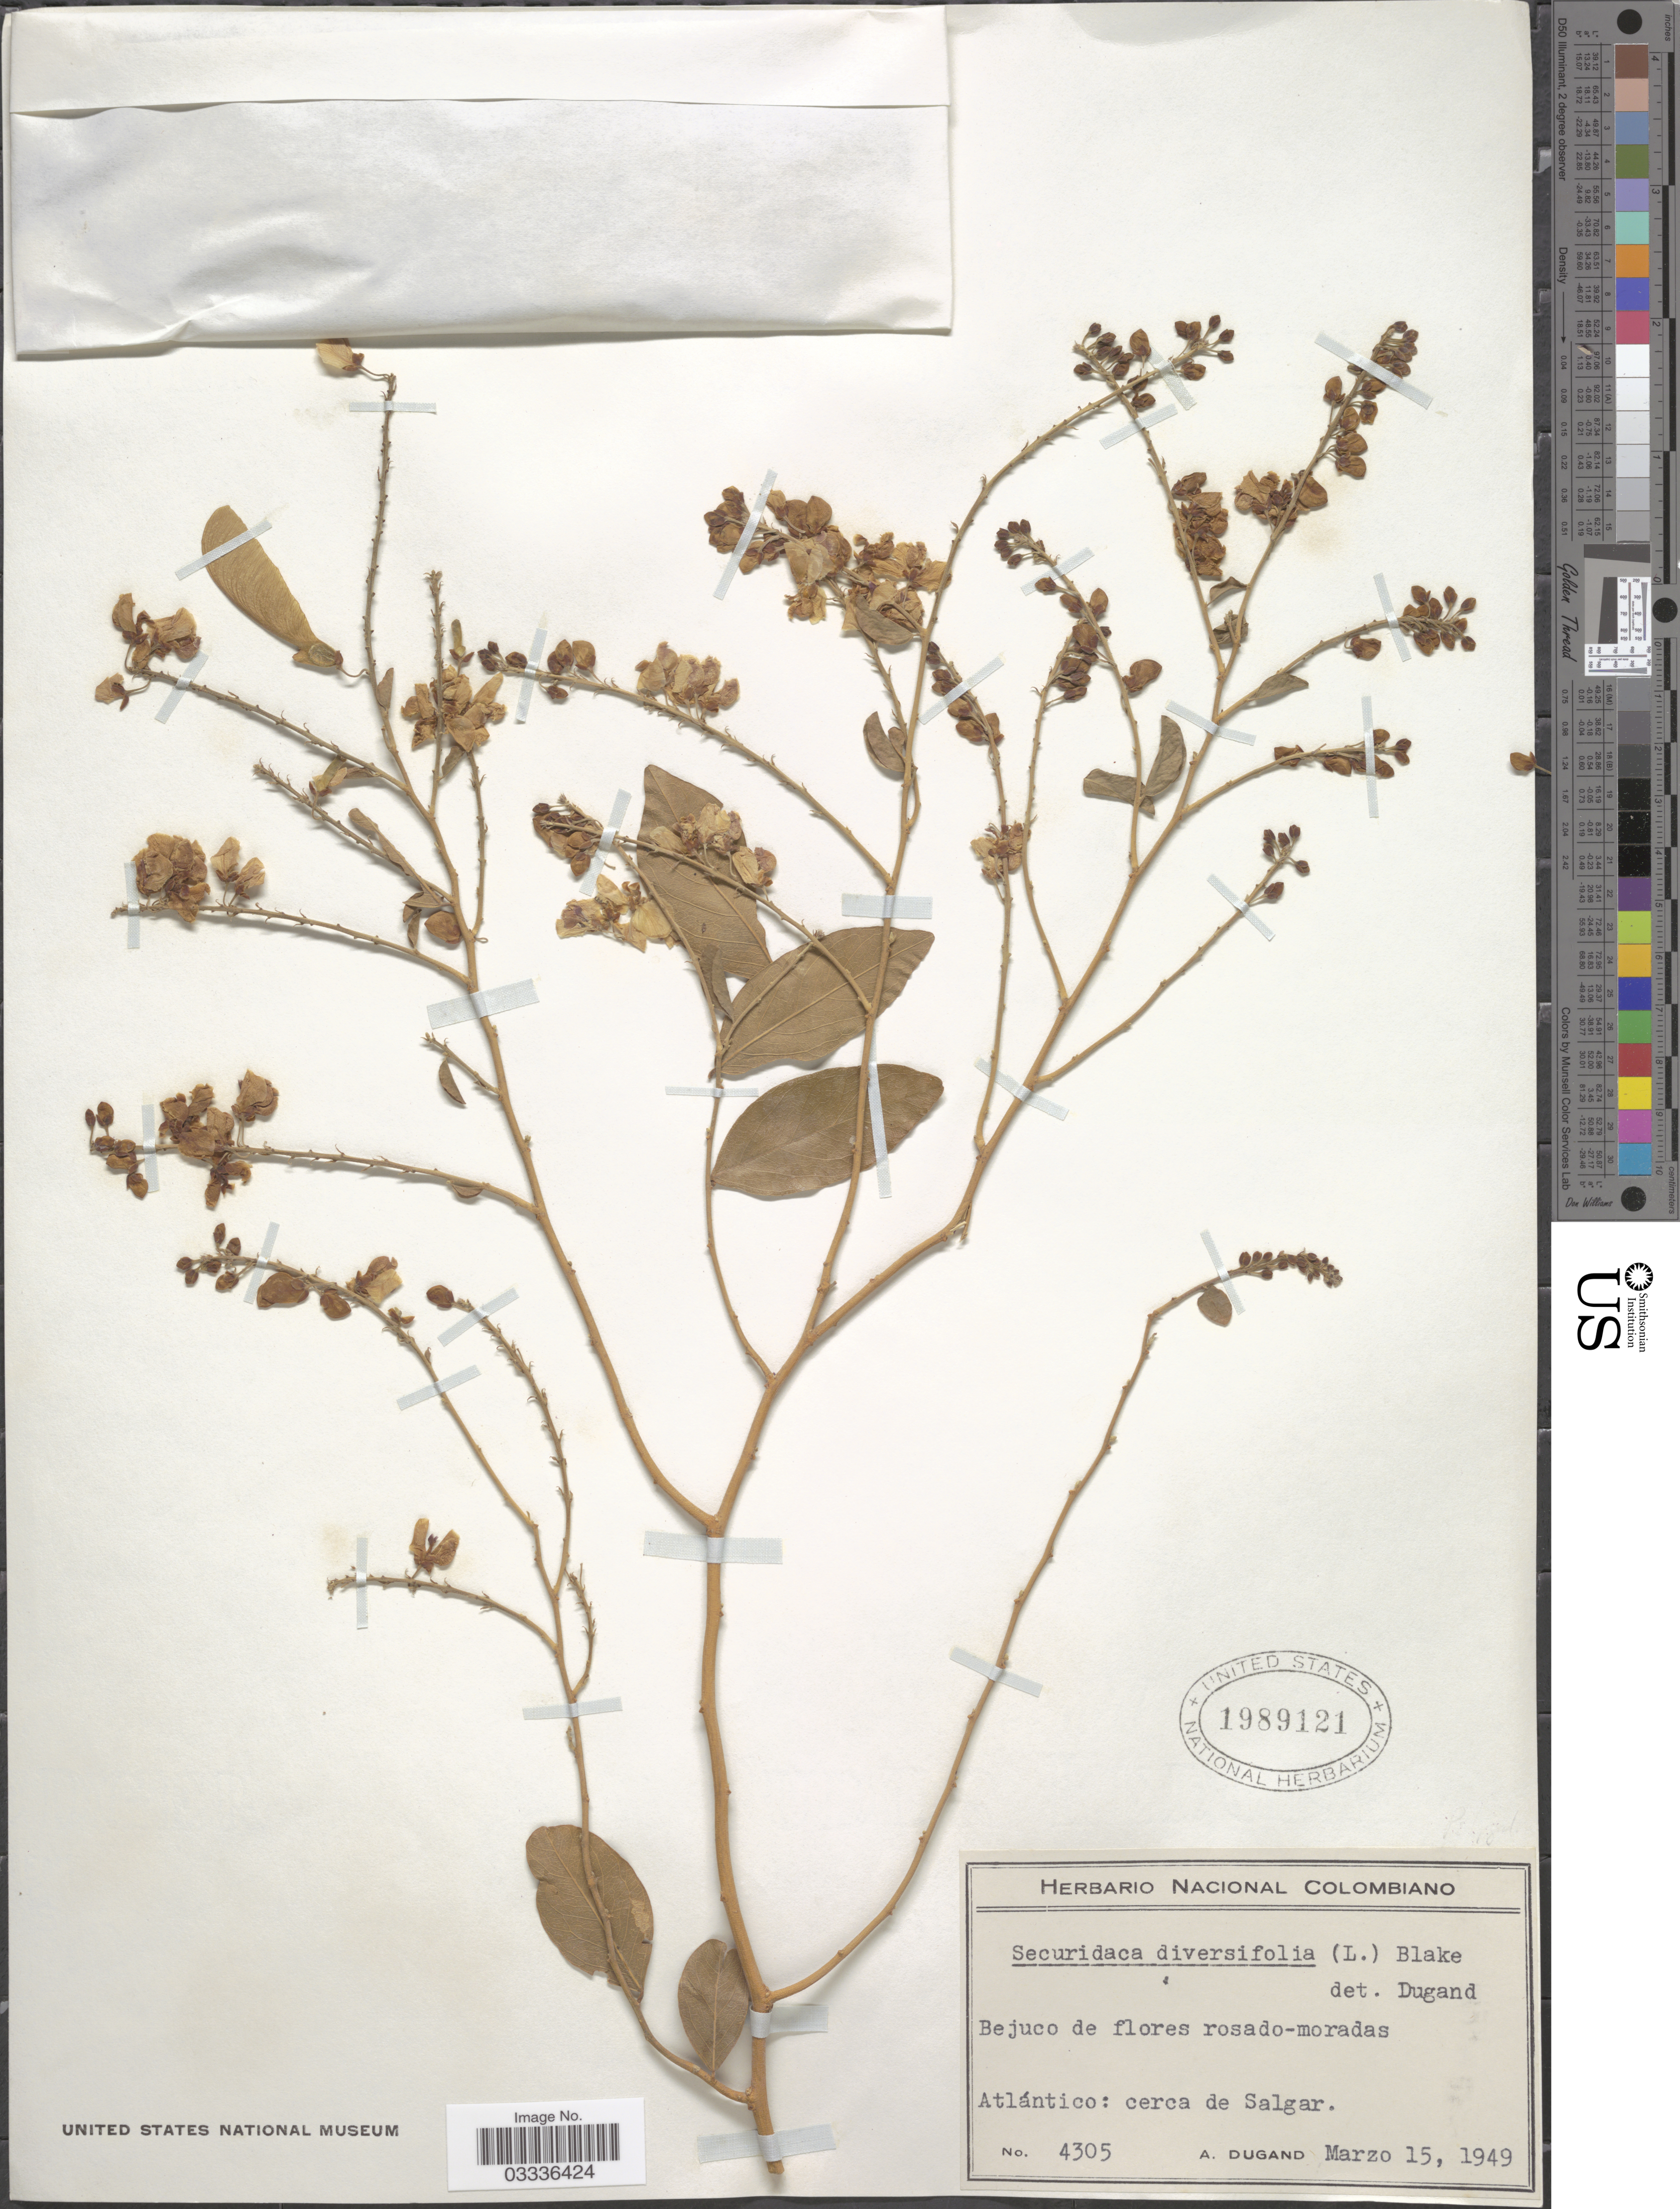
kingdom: Plantae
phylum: Tracheophyta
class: Magnoliopsida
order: Fabales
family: Polygalaceae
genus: Securidaca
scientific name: Securidaca diversifolia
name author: (L.) S.F. Blake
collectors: A. Dugand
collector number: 4305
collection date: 1949-03-15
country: Colombia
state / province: Atlántico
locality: Cerca de Salgar.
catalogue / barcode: US 1989121